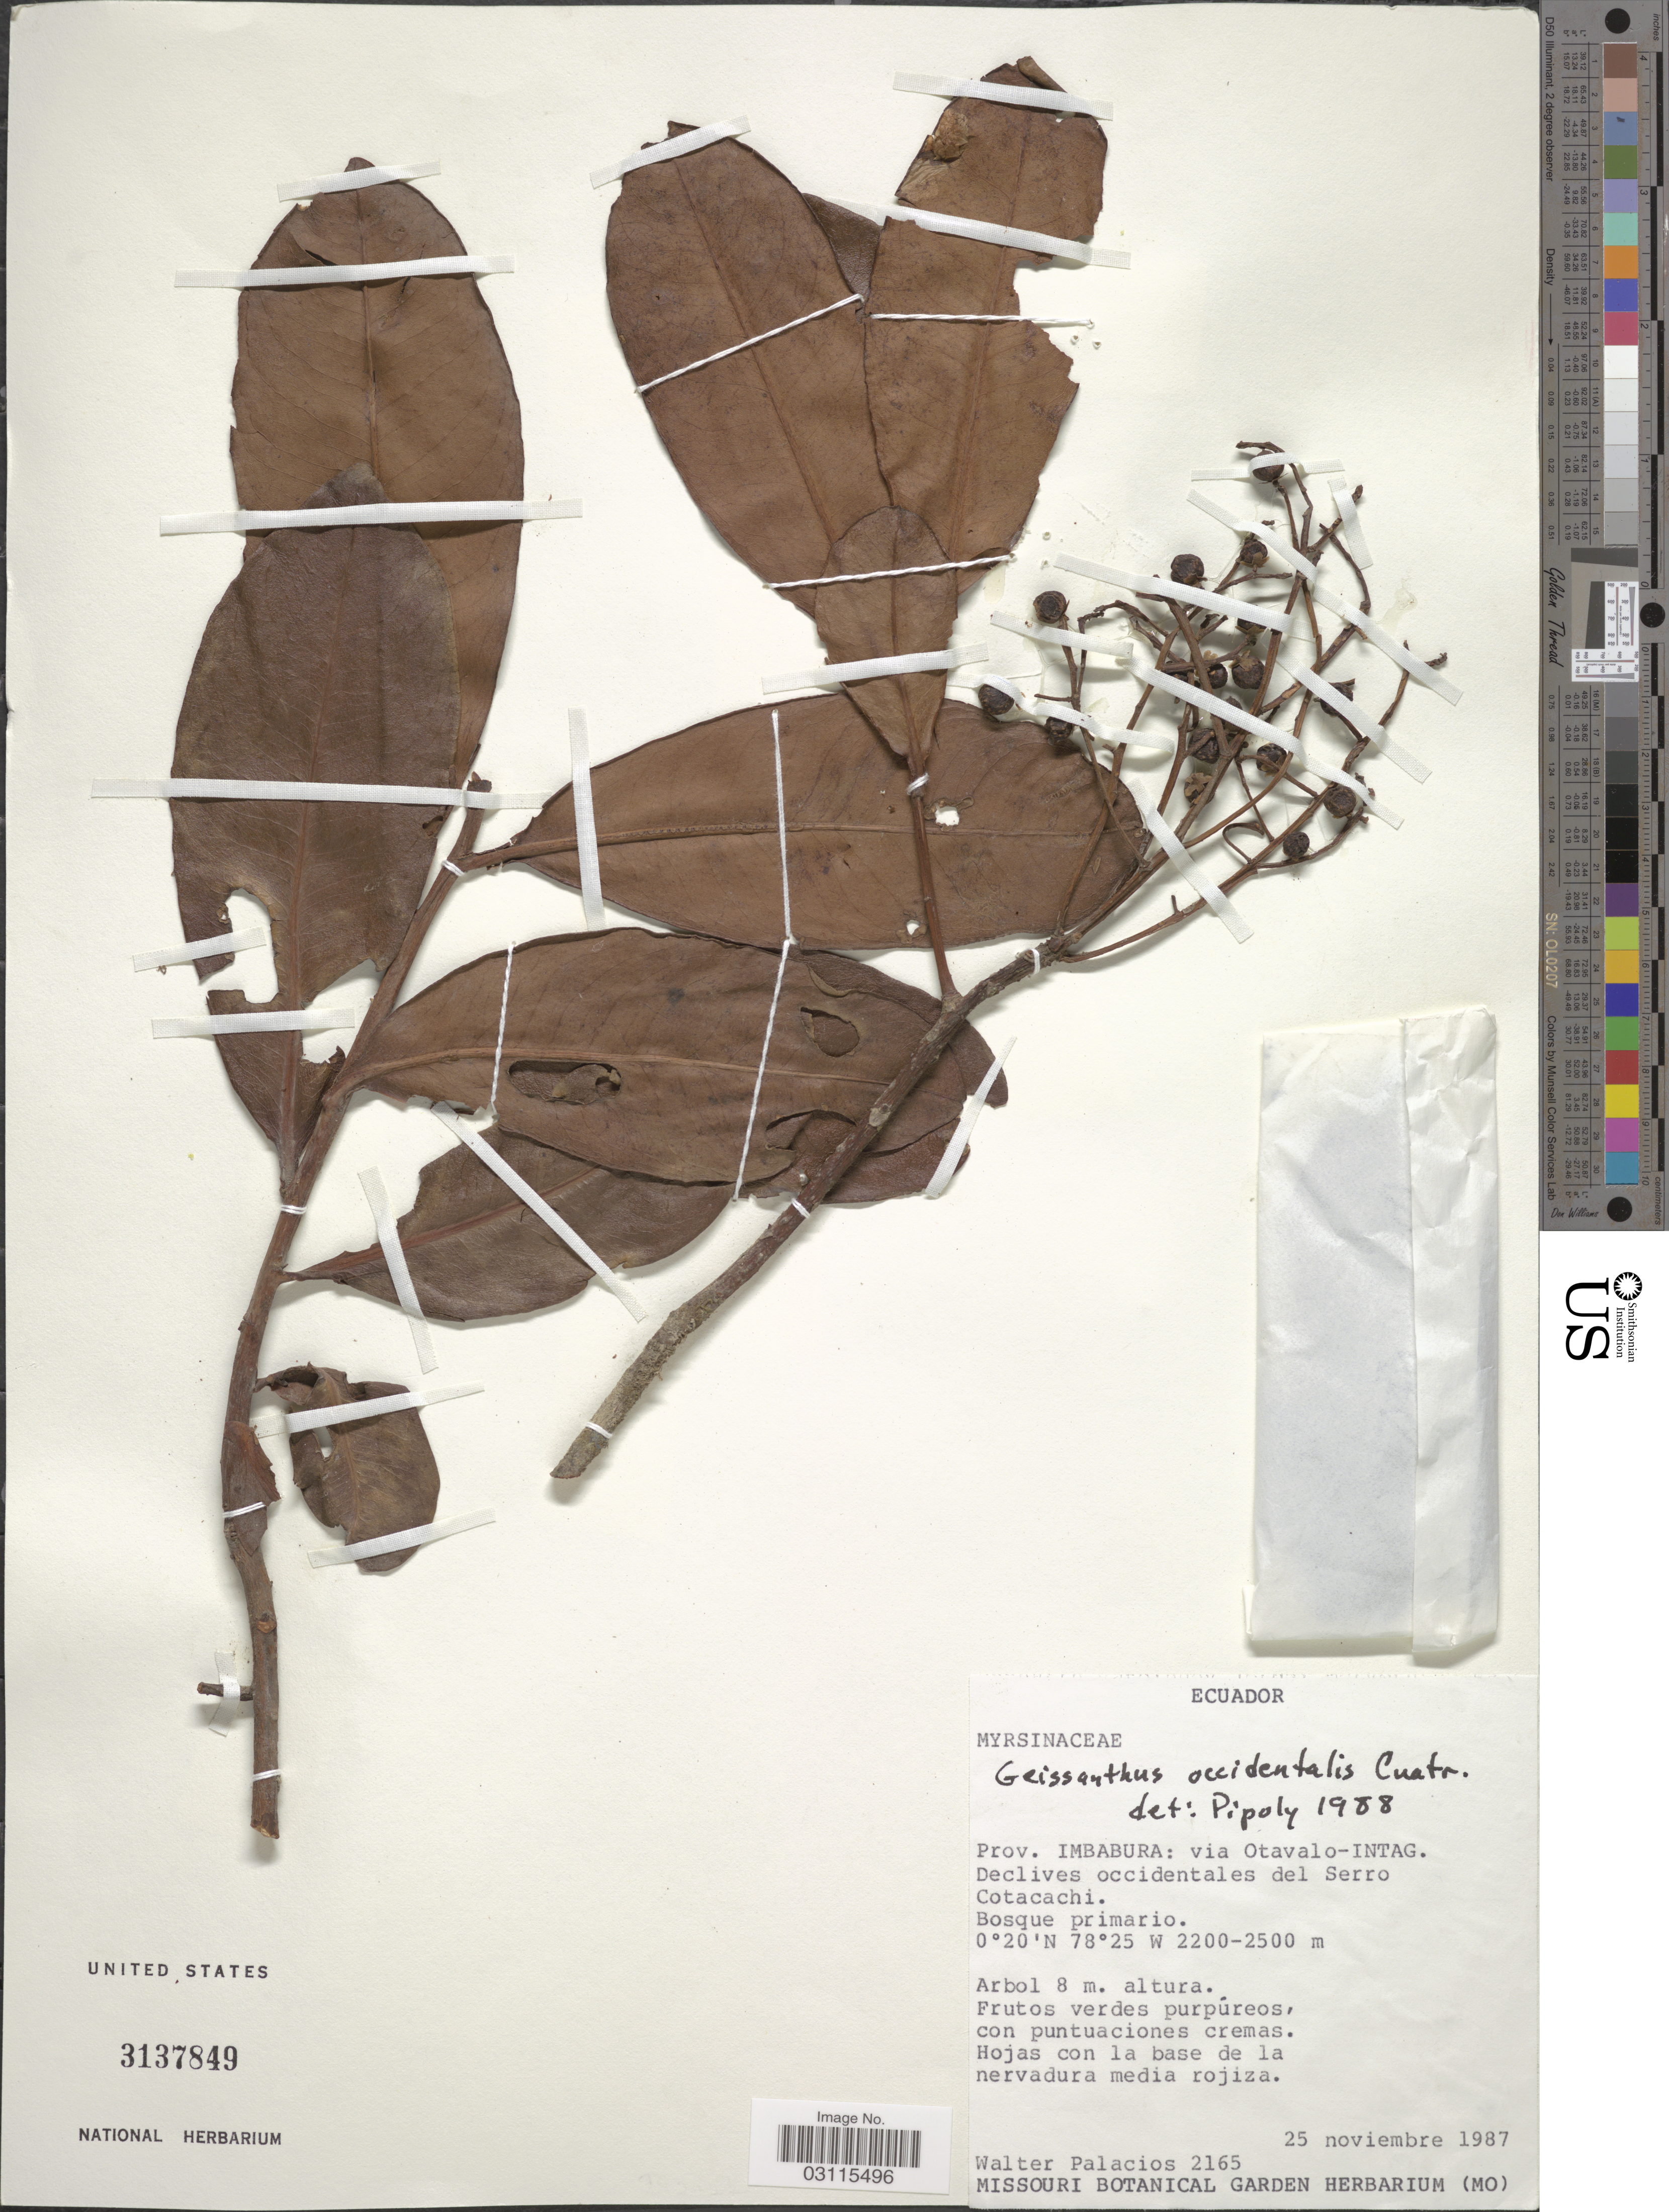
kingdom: Plantae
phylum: Tracheophyta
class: Magnoliopsida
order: Ericales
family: Primulaceae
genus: Geissanthus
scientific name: Geissanthus occidentalis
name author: Cuatrec.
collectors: W. Palacios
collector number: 2165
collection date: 1987-11-25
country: Ecuador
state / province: Imbabura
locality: Prov. Imbabura: via Otavalo-Intag. Declives occidentales del Serro Cotacachi.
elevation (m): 2200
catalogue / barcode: US 3137849